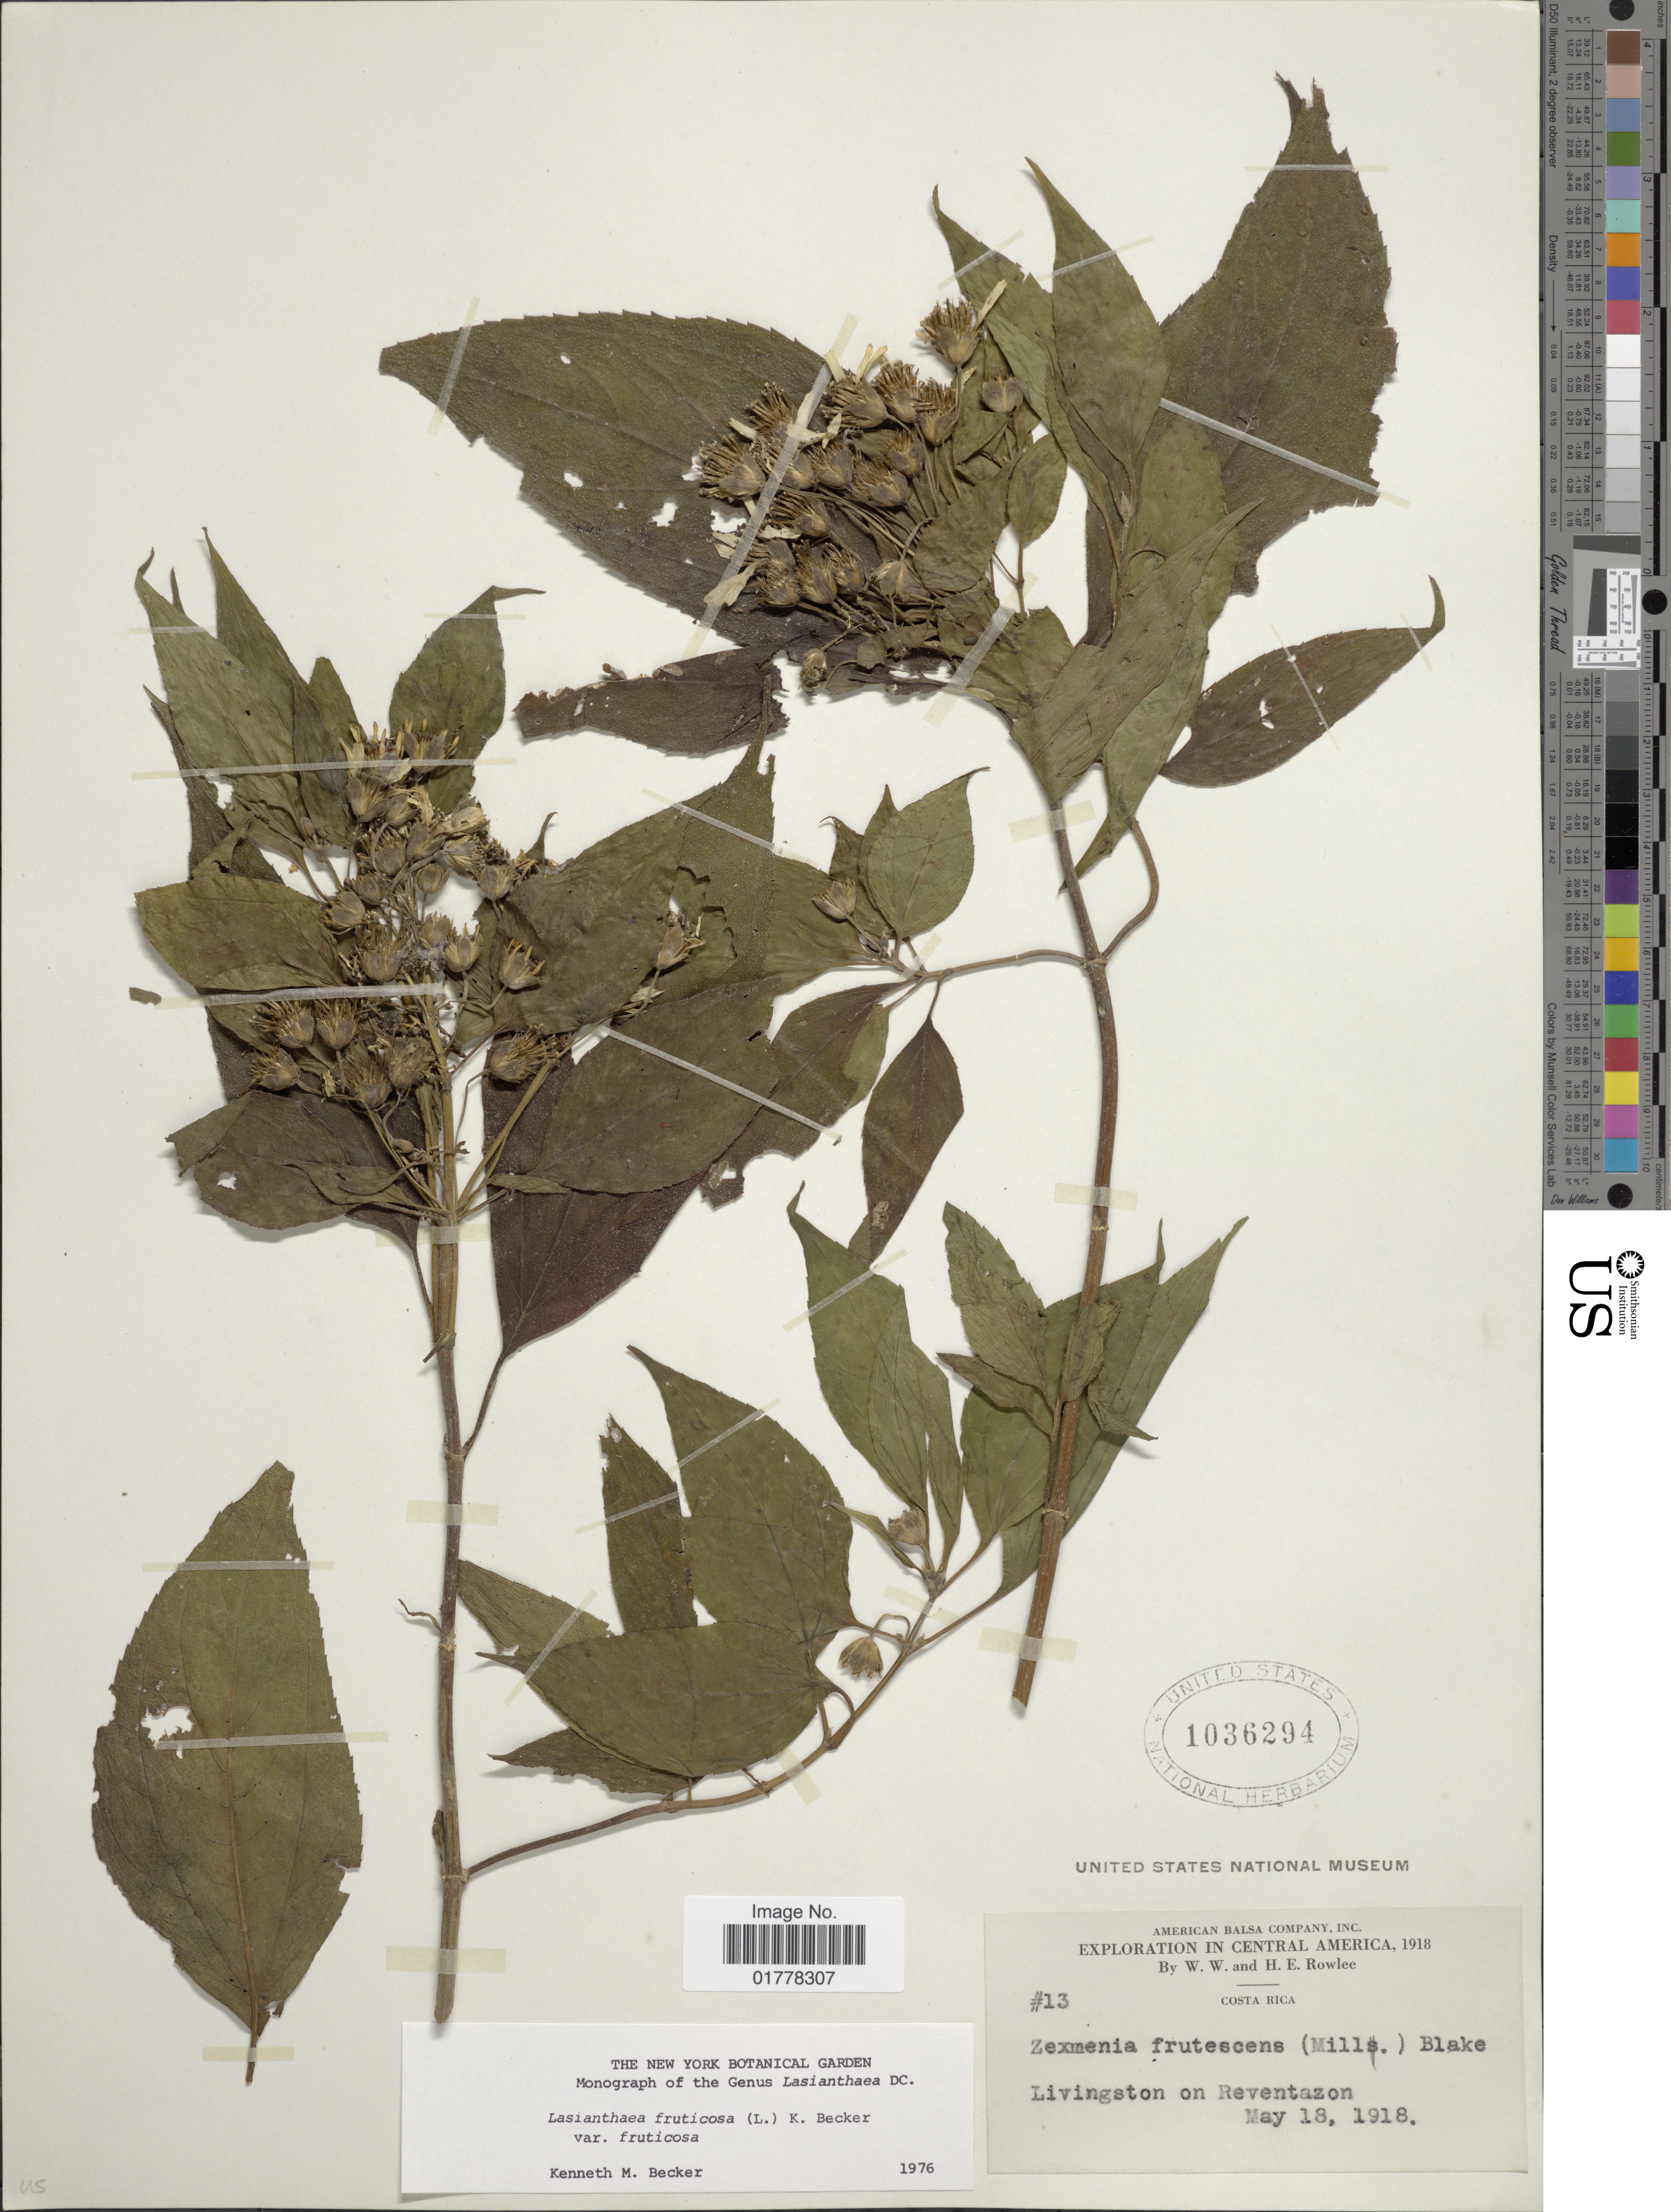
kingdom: Plantae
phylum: Tracheophyta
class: Magnoliopsida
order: Asterales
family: Asteraceae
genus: Lasianthaea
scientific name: Lasianthaea fruticosa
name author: (L.) K.M. Becker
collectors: W. W. Rowlee & H. E. Rowlee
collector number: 13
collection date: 1918-05-18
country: Costa Rica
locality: Central America. Livingston on Reventazon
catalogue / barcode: US 1036294